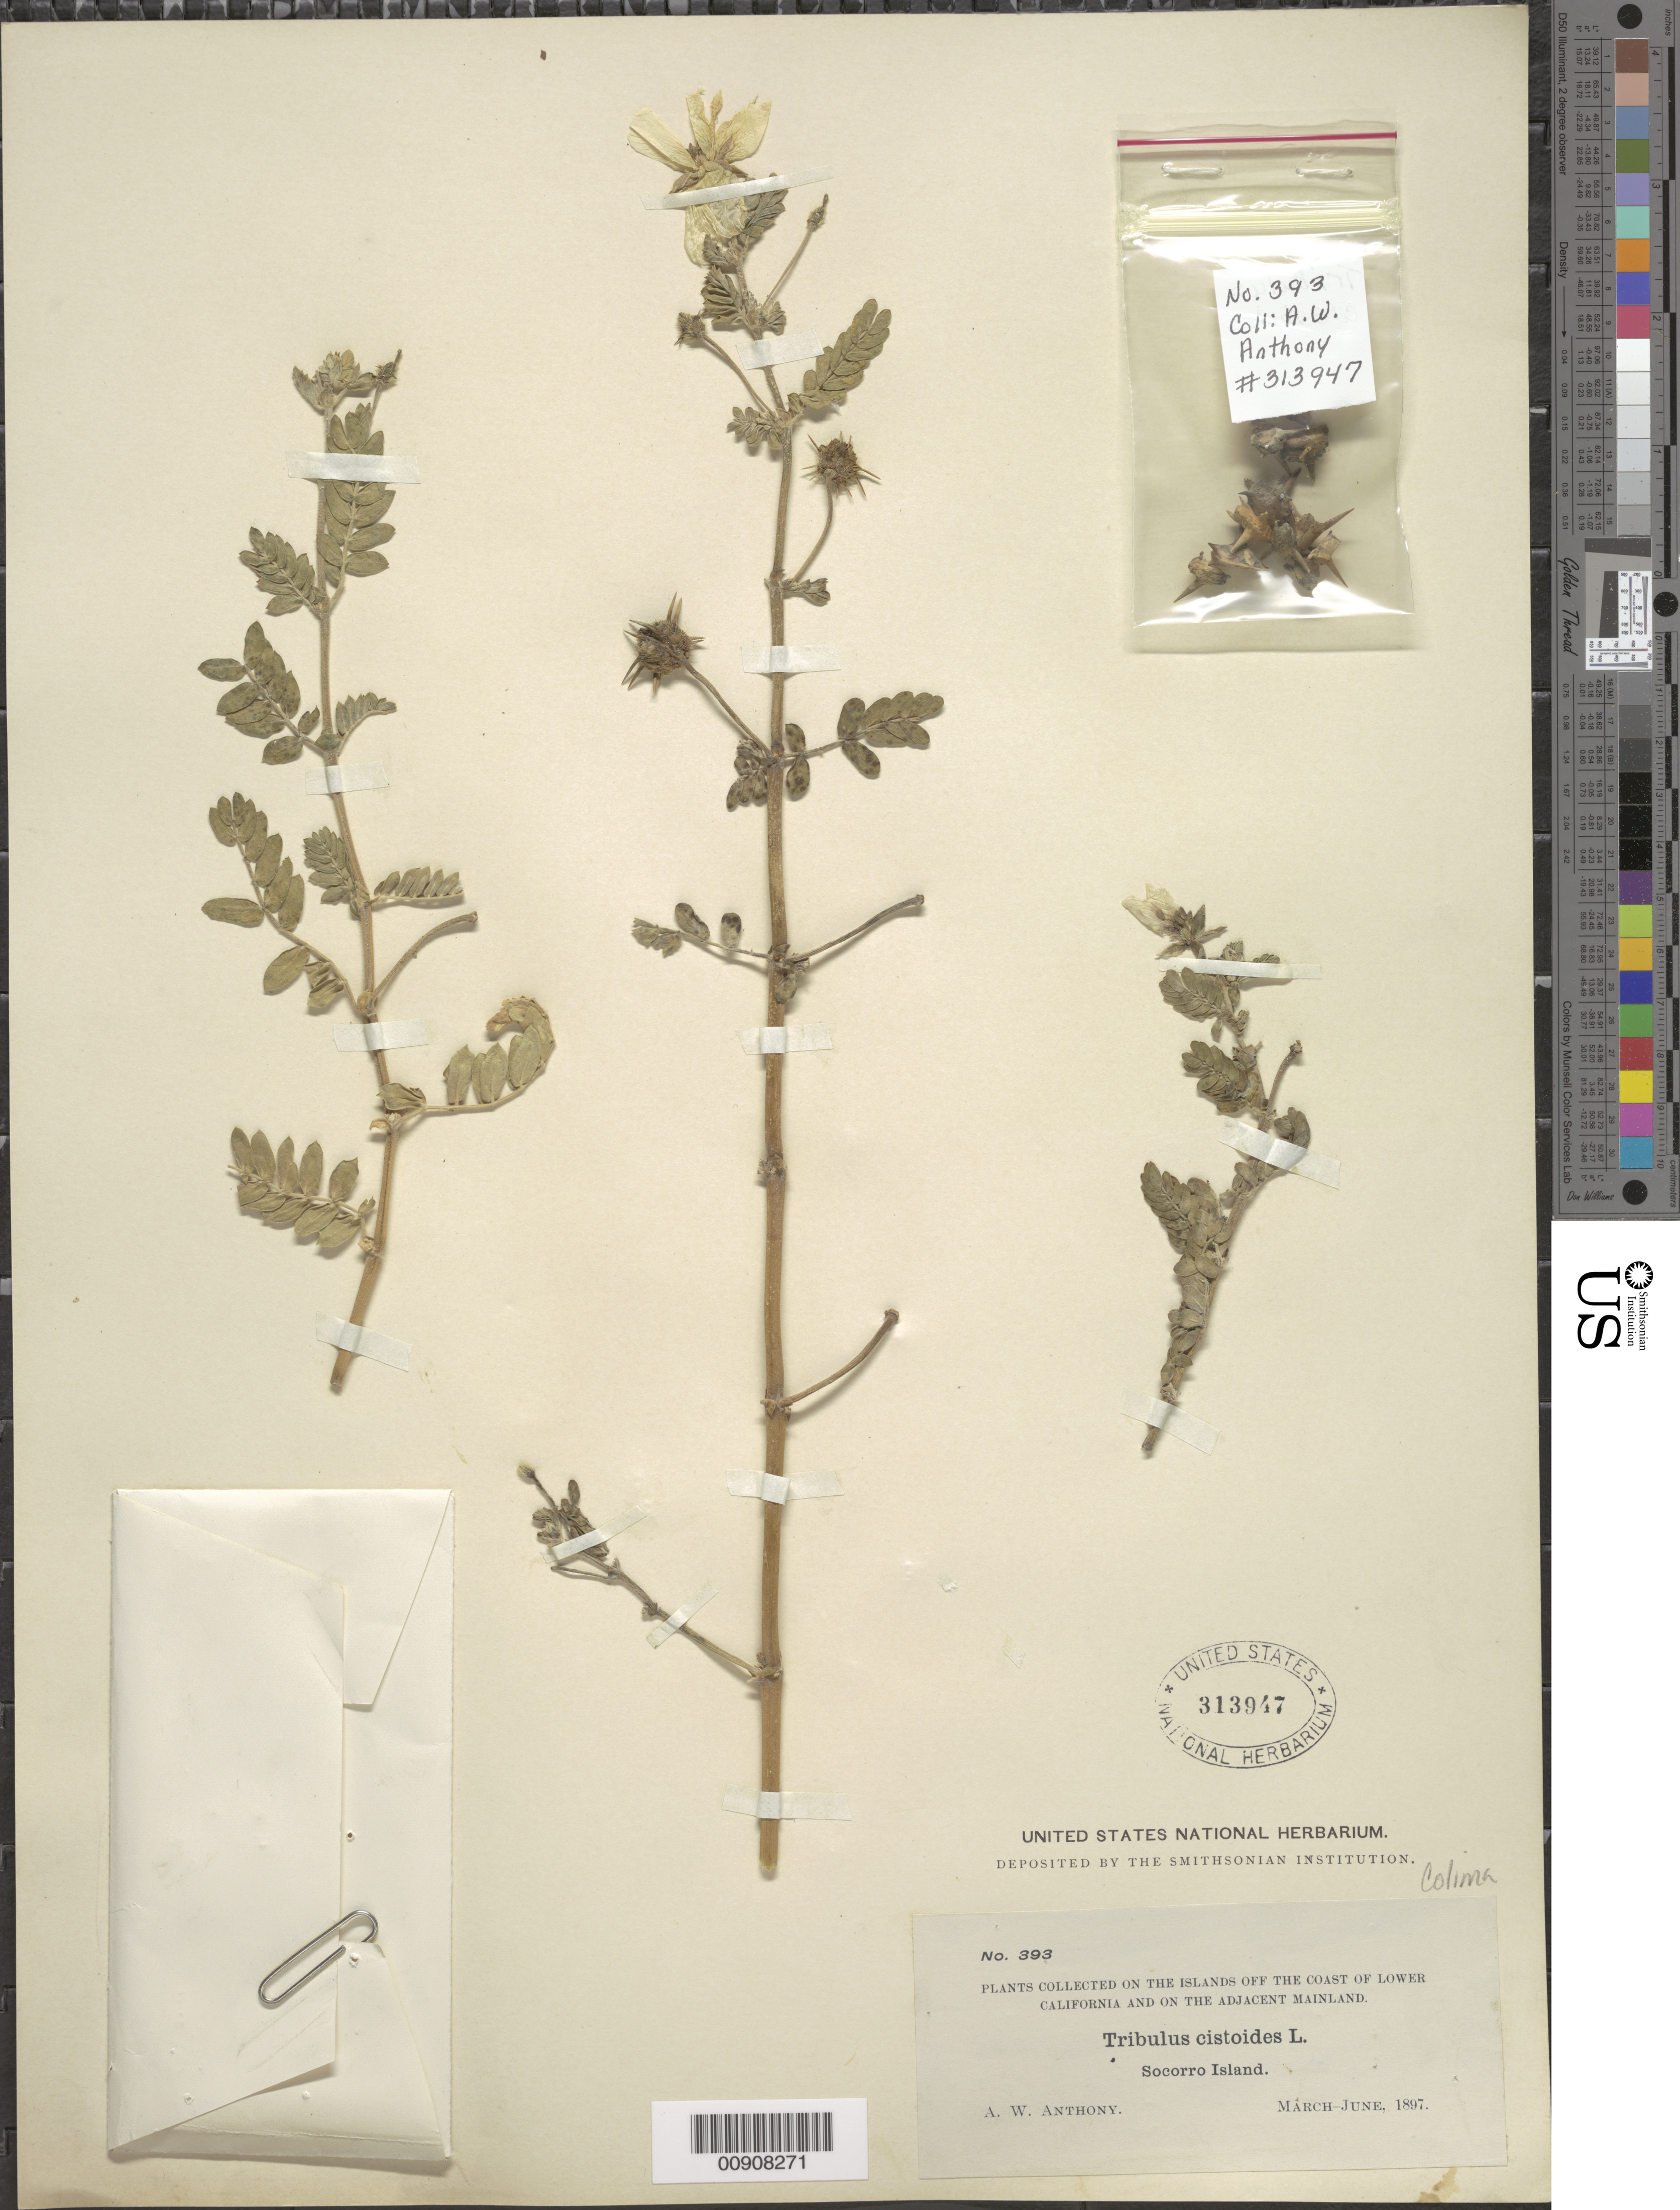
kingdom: Plantae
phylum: Tracheophyta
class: Magnoliopsida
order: Zygophyllales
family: Zygophyllaceae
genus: Tribulus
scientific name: Tribulus cistoides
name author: L.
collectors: A. W. Anthony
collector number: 393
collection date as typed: Mar 1897 to -- Jun 1897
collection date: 1897-03/1897-06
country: Mexico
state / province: Colima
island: Socorro I.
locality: Socorro Island.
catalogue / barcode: US 313947